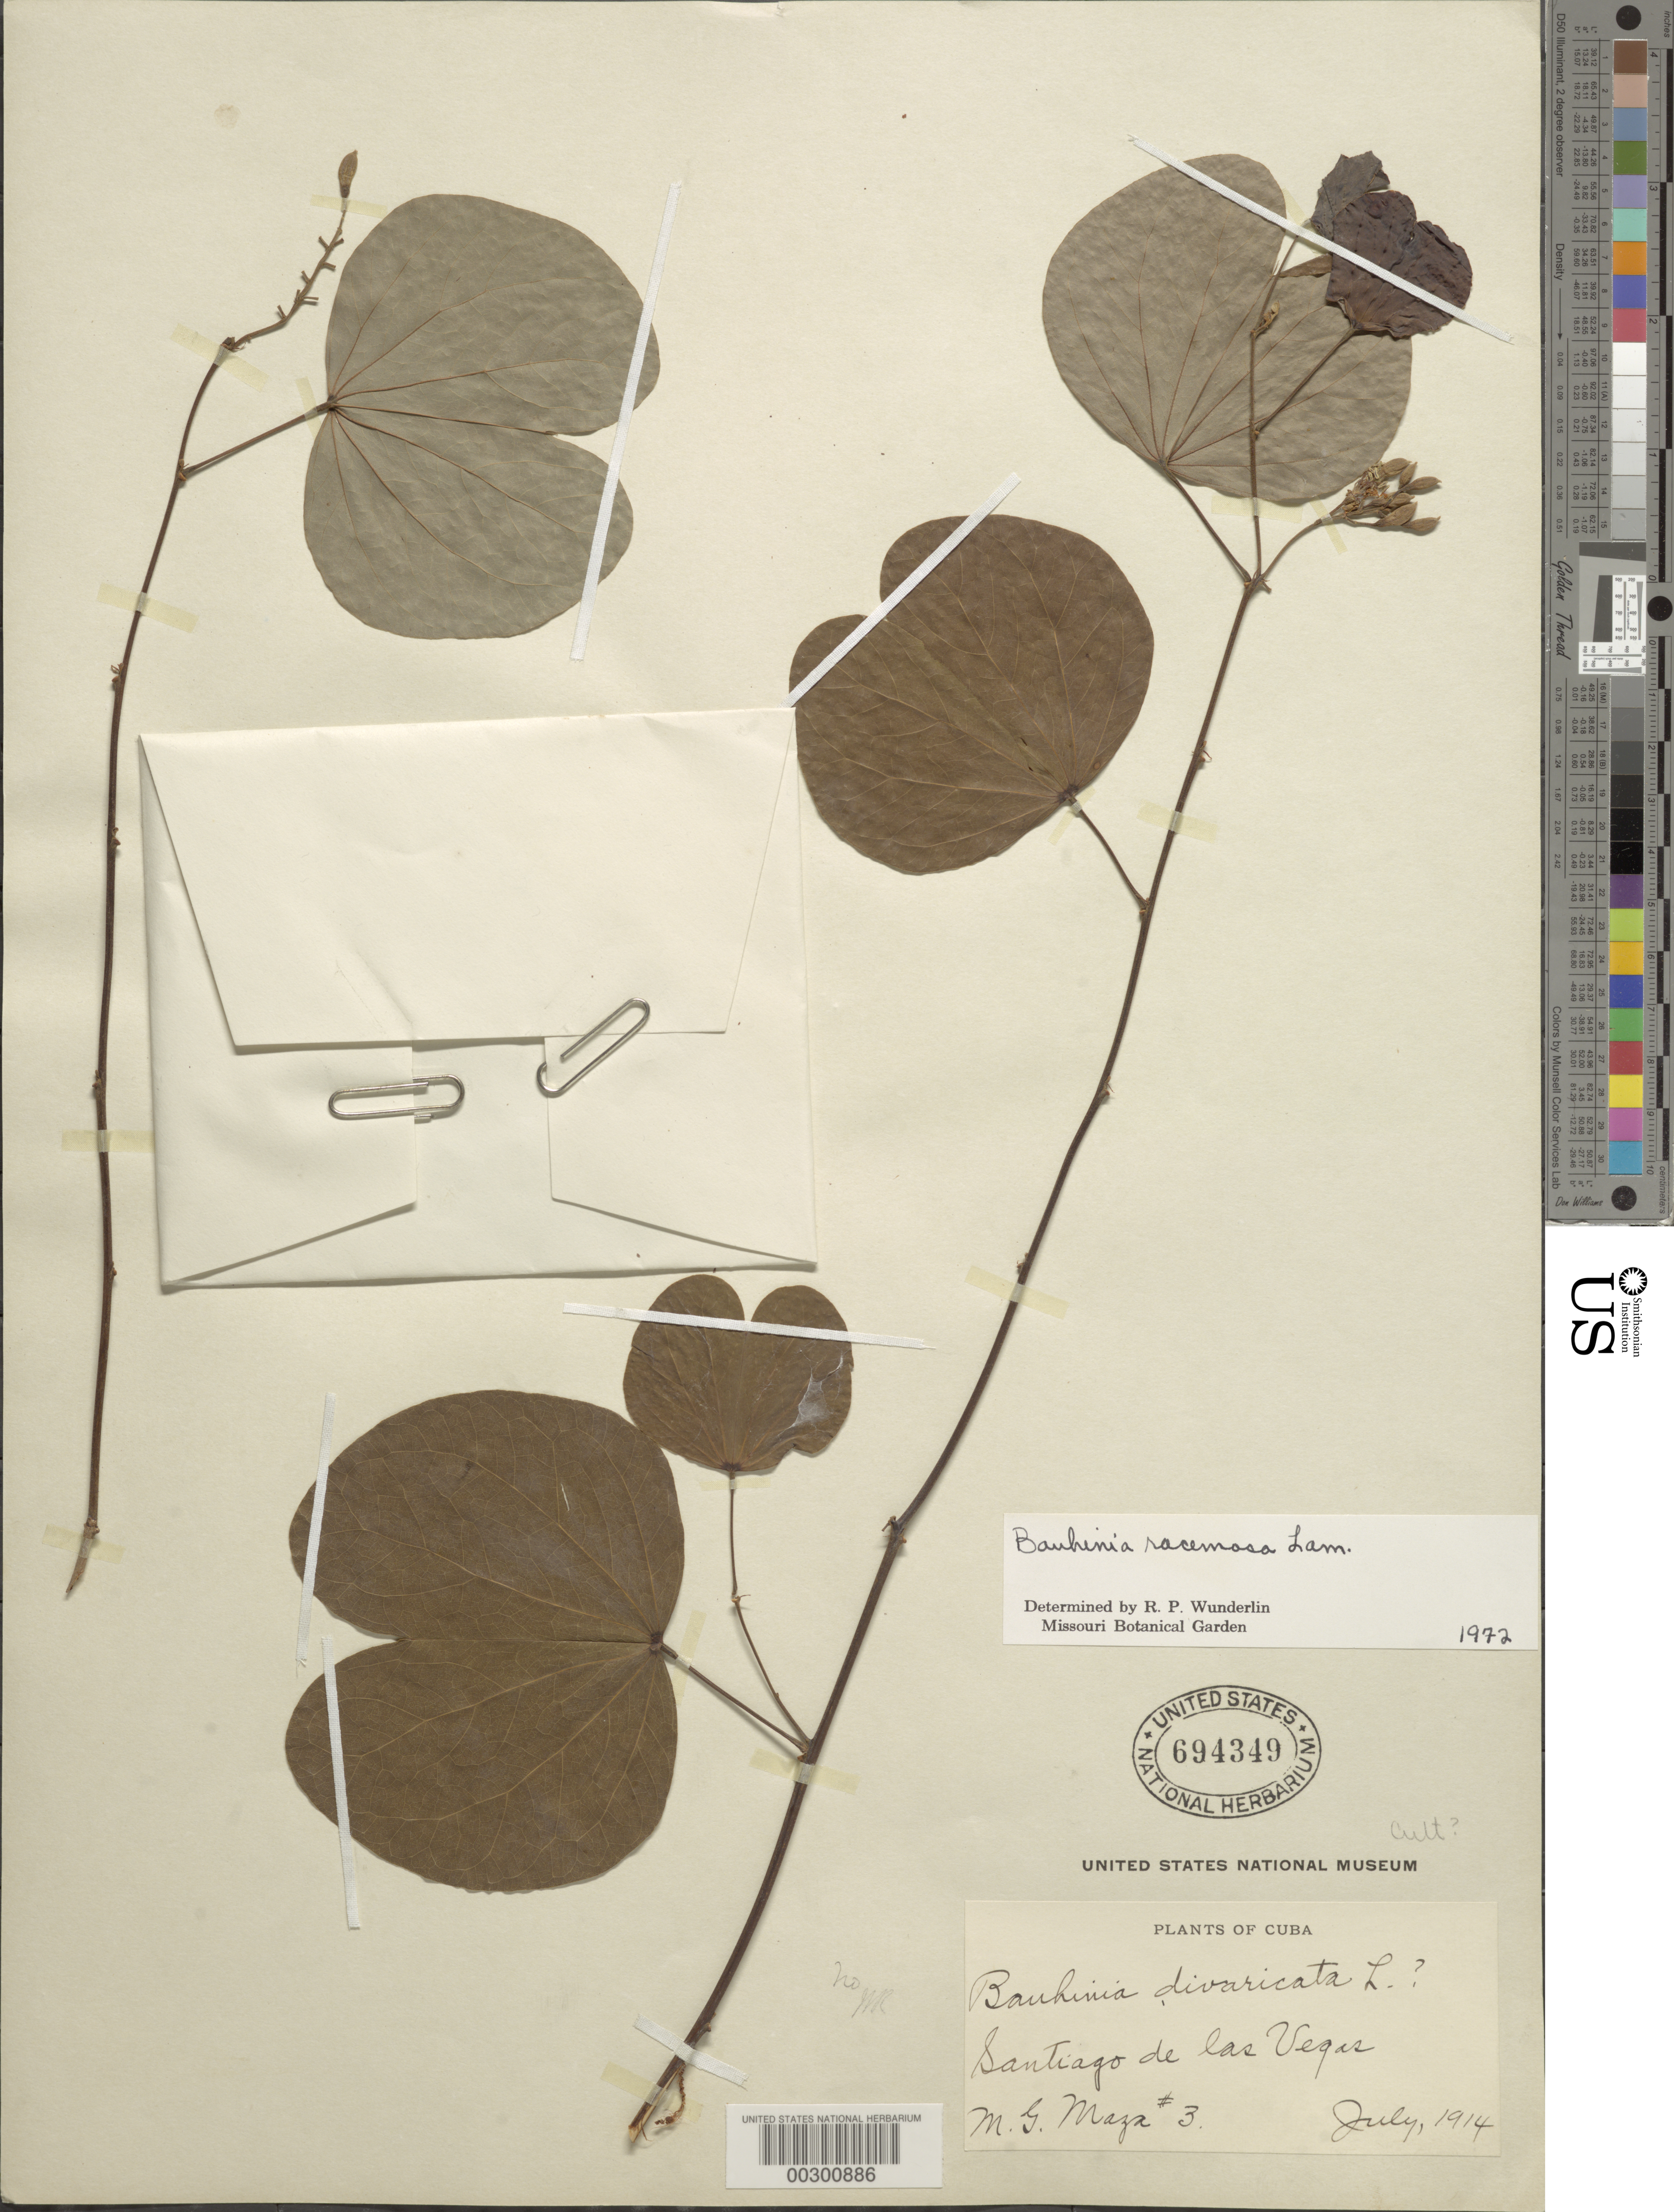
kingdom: Plantae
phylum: Tracheophyta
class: Magnoliopsida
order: Fabales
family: Fabaceae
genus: Bauhinia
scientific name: Bauhinia racemosa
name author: Lam.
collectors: M. Maza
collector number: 3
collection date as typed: Jul 1914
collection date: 1914-07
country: Cuba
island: Greater Antilles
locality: Santiago de Las Vegas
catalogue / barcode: US 694349